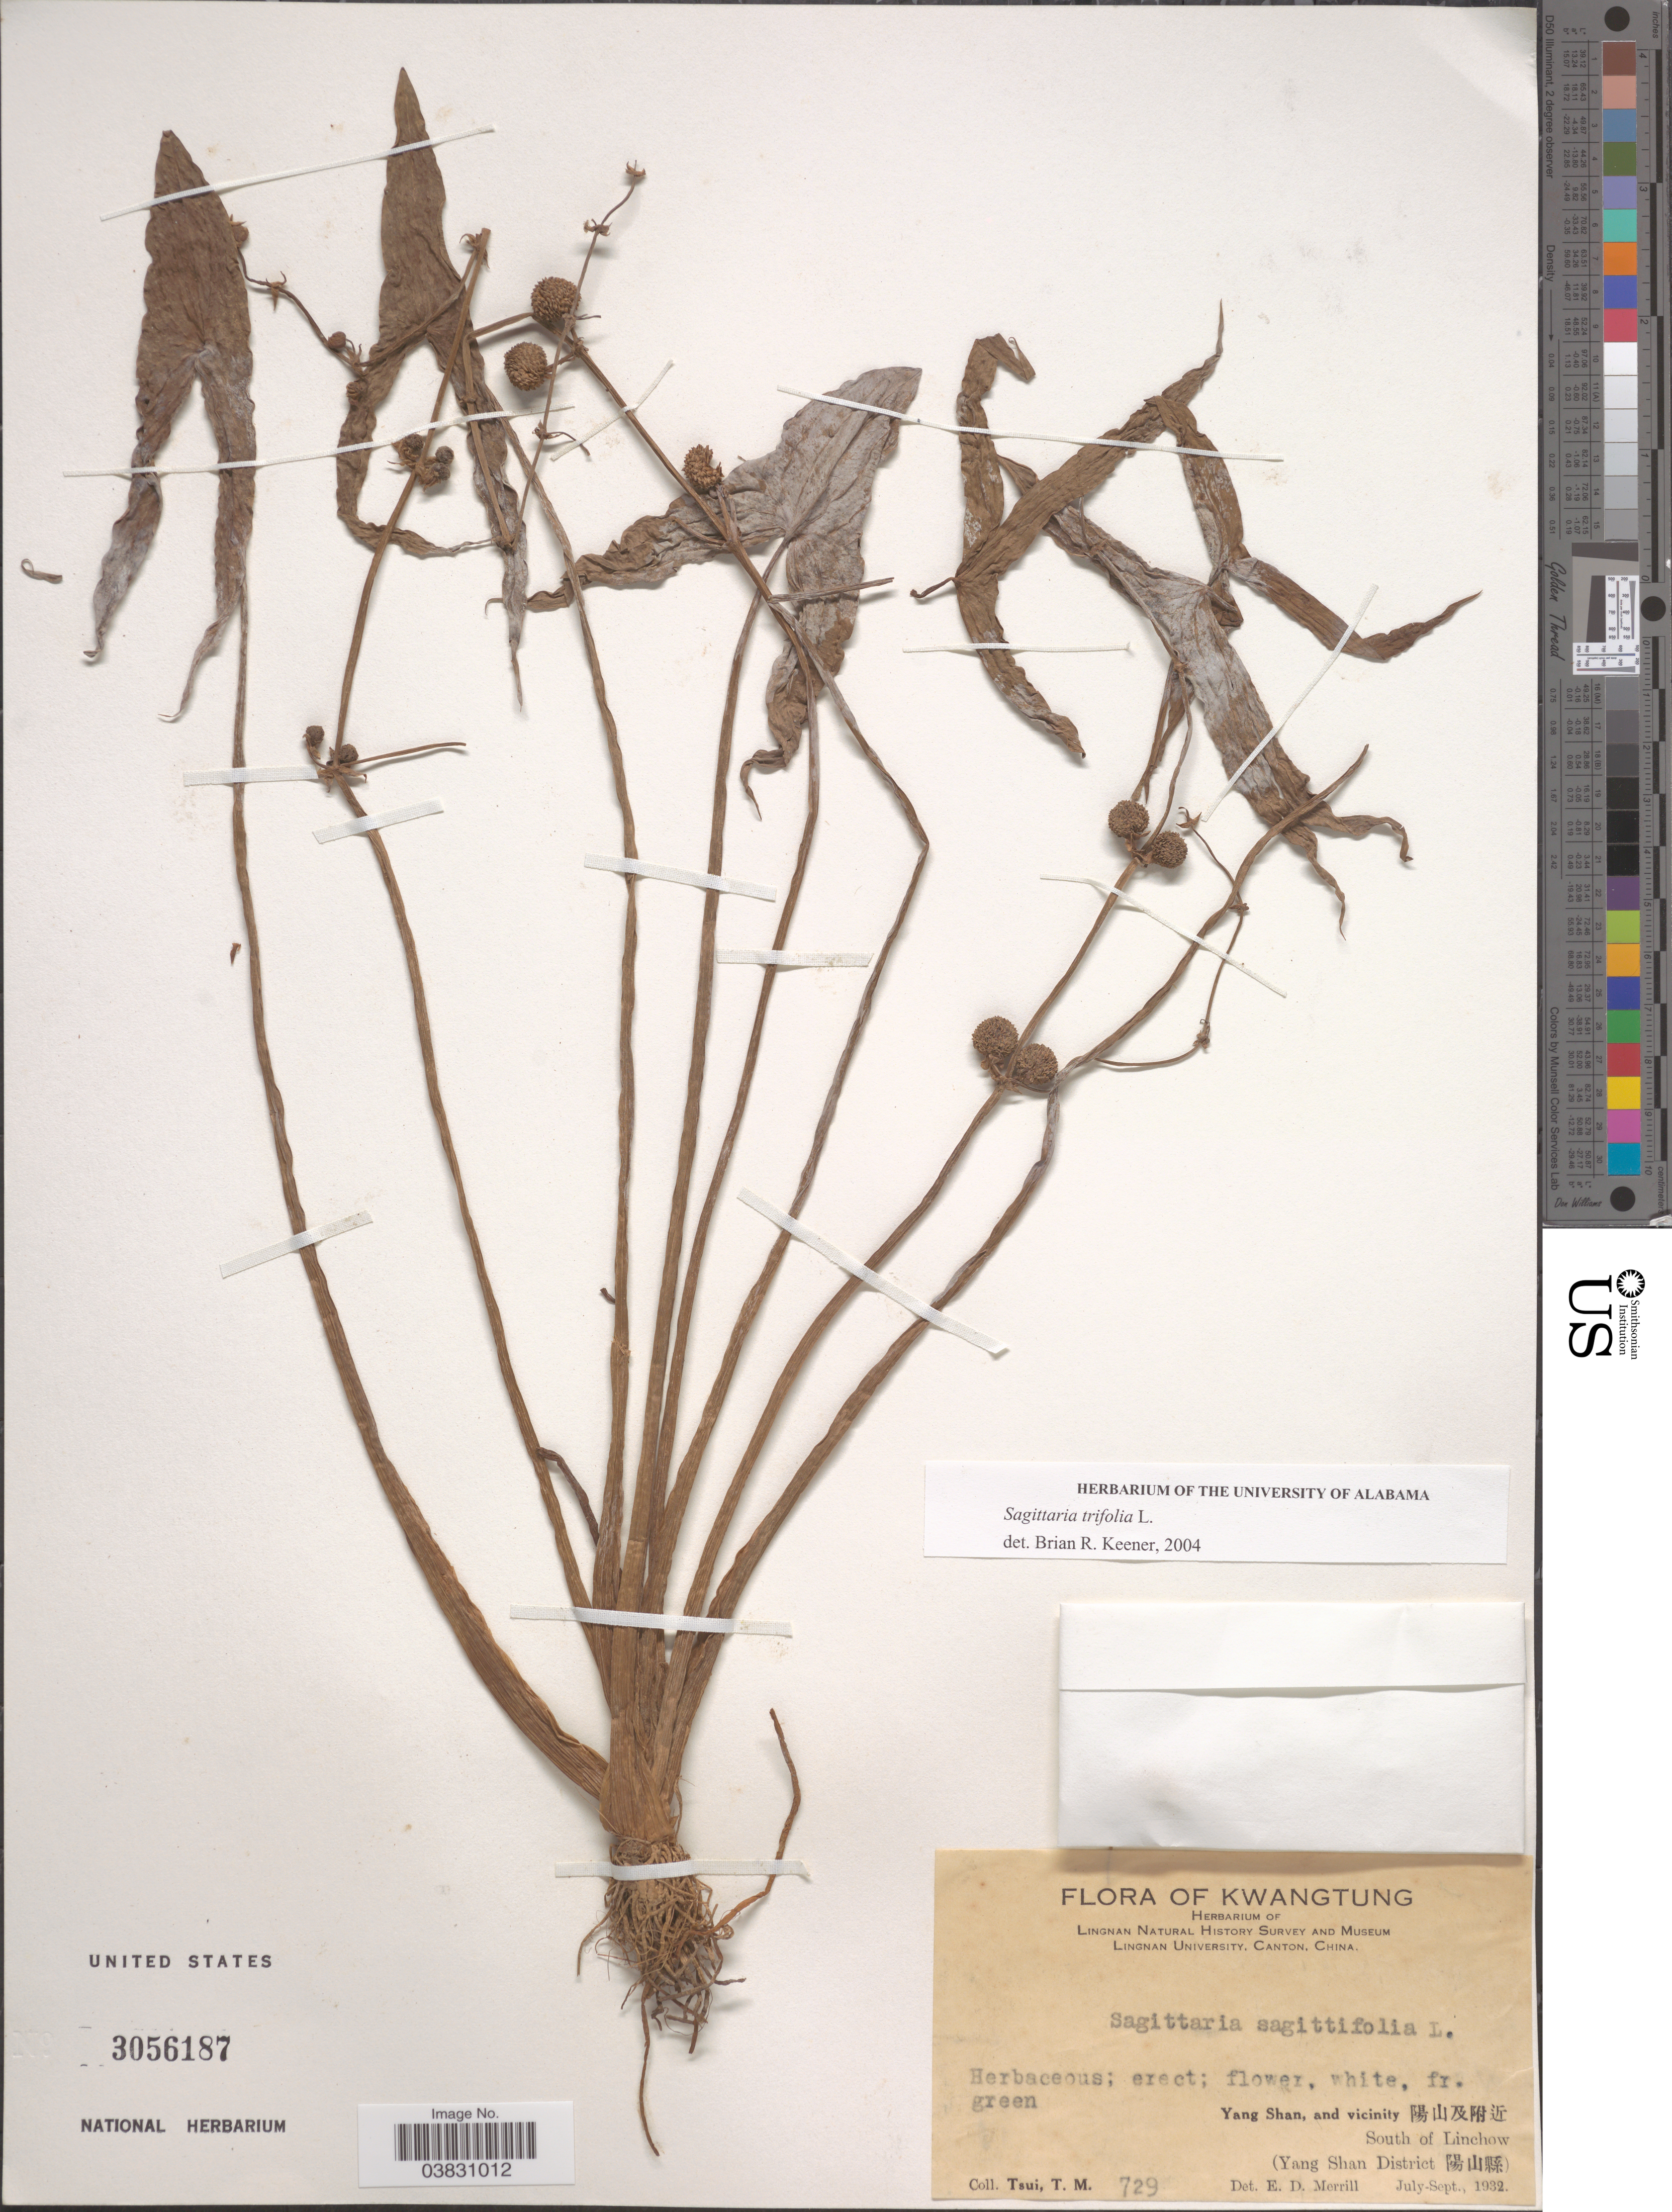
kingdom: Plantae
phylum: Tracheophyta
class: Liliopsida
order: Alismatales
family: Alismataceae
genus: Sagittaria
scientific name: Sagittaria trifolia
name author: L.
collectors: T. Tsui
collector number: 729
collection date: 1932-07/1932-09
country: China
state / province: Guangdong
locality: Kwangtung. Yang Shan, and vicinity X. South of Linchow (Yang Shan District X).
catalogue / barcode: US 3056187